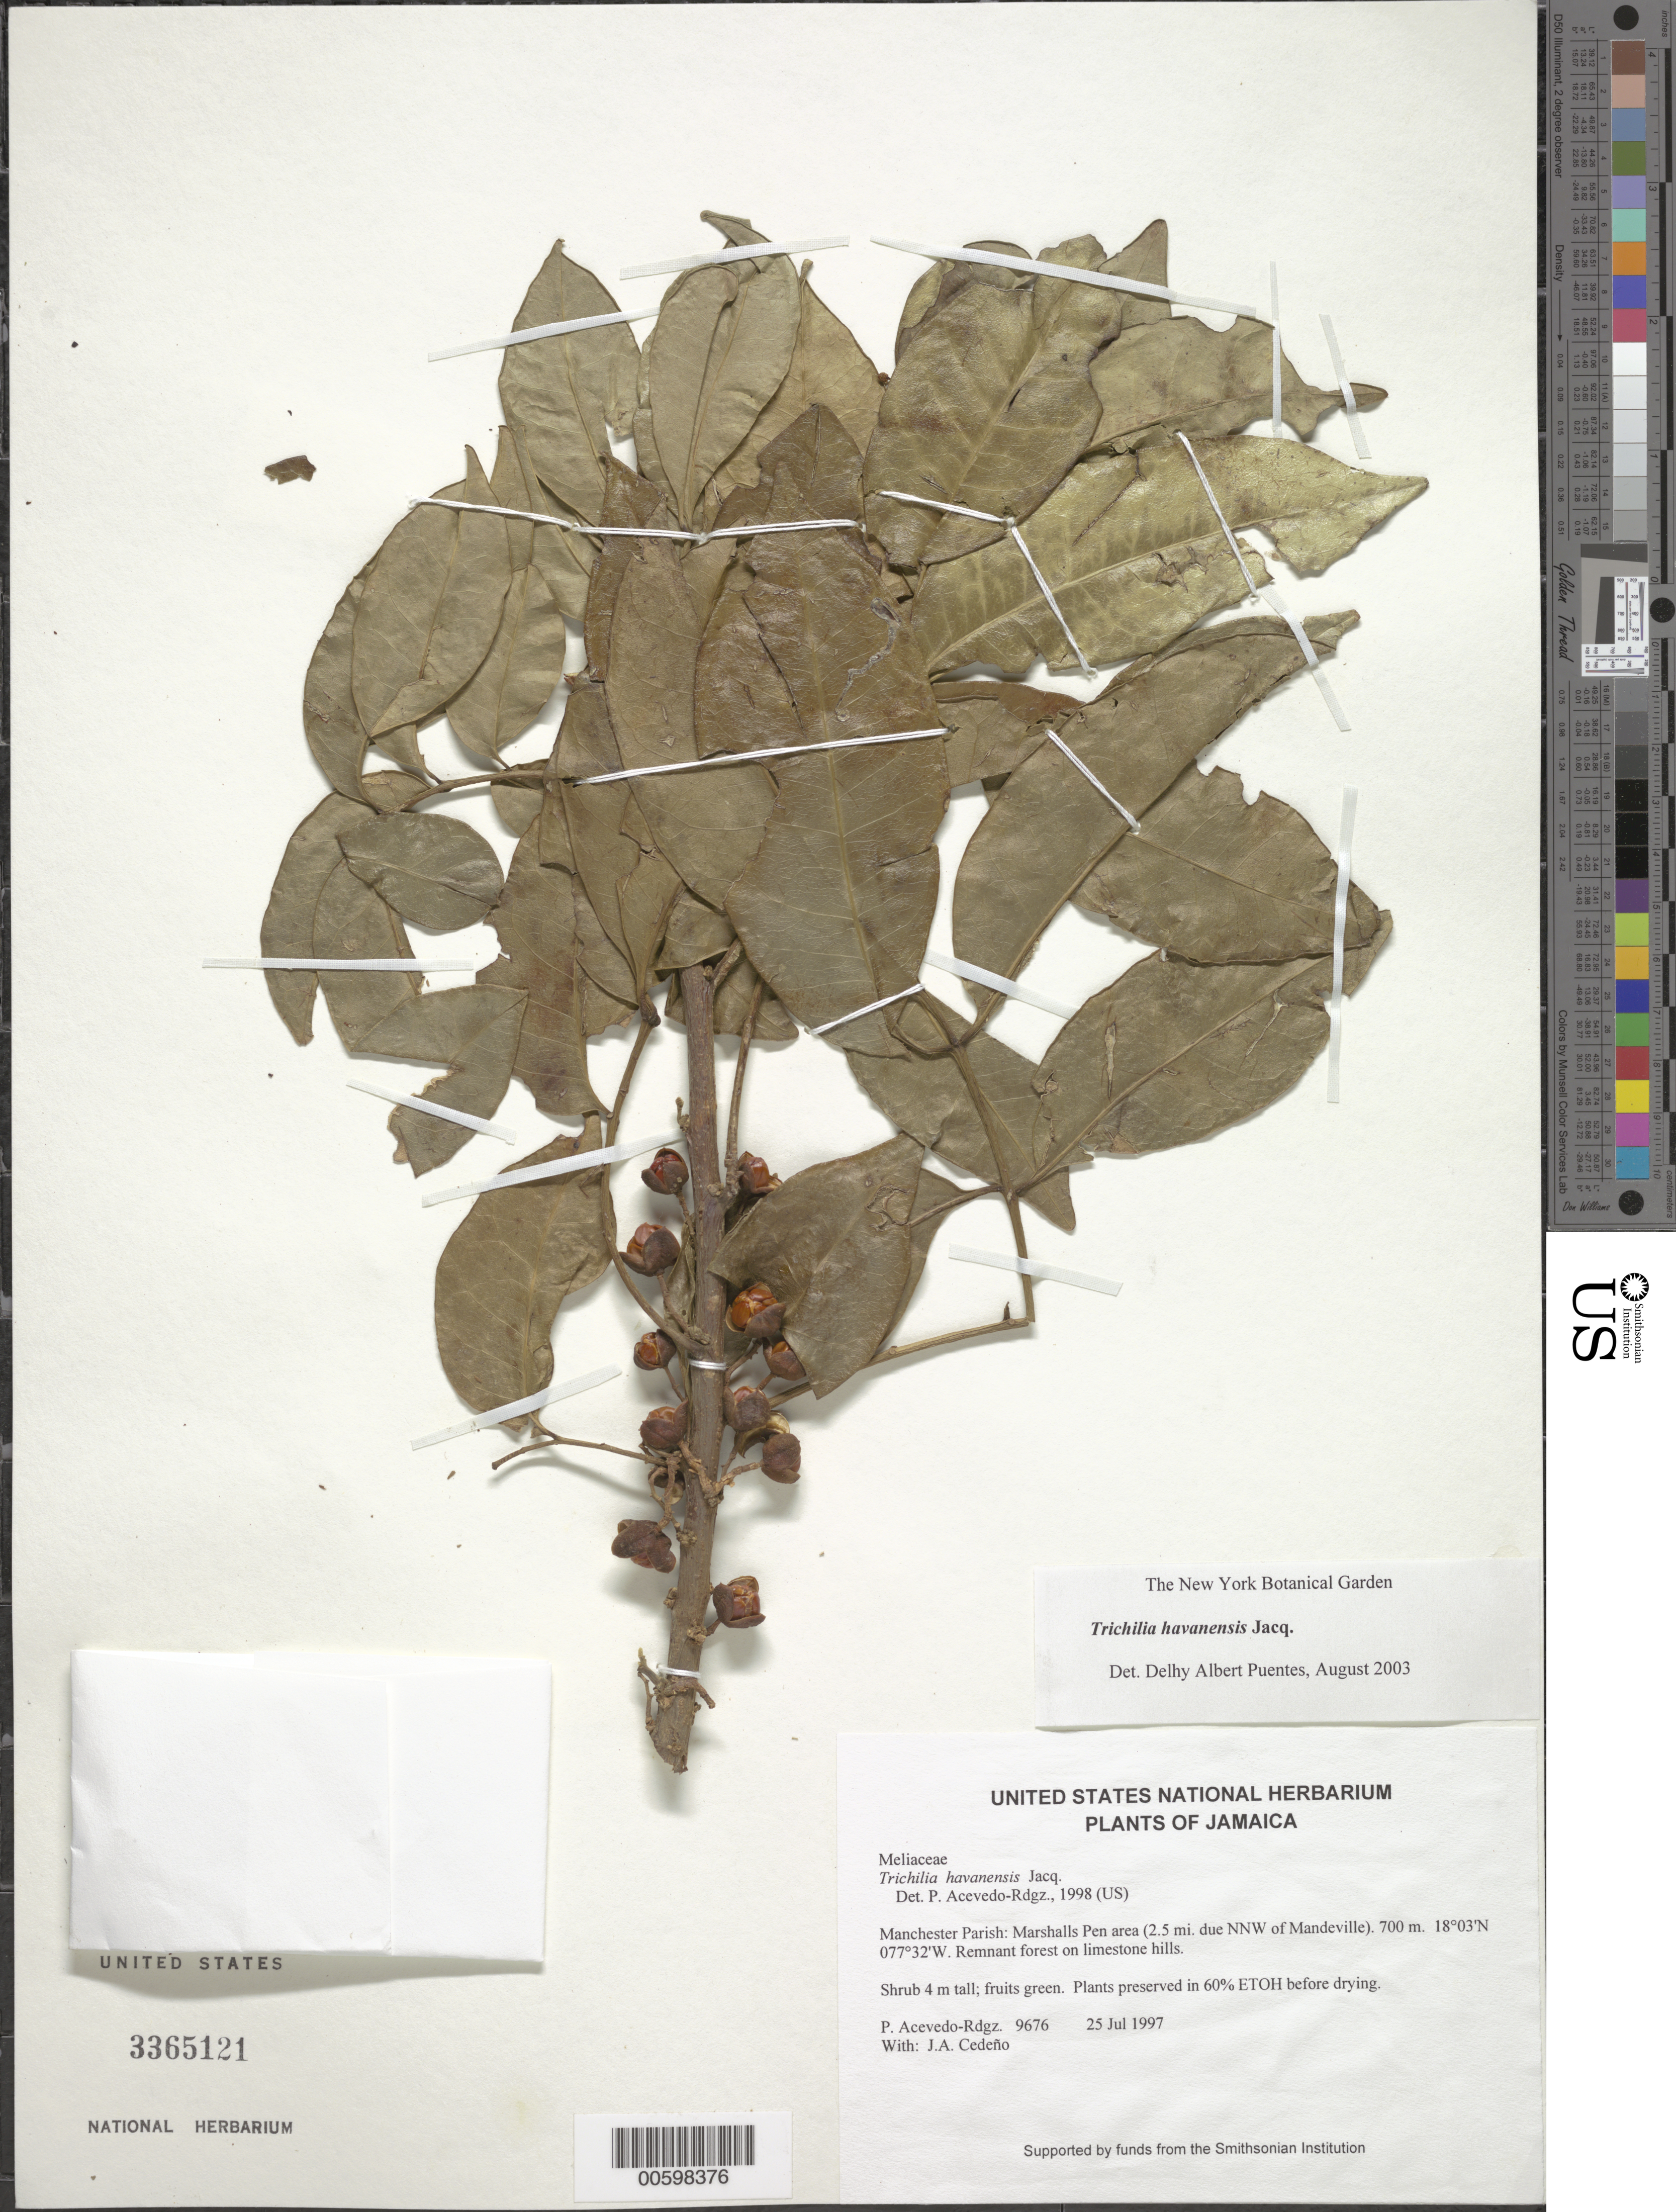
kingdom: Plantae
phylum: Tracheophyta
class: Magnoliopsida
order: Sapindales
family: Meliaceae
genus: Trichilia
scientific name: Trichilia havanensis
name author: Jacq.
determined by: Acevedo-Rodríguez, P., (BOT), Smithsonian Institution - National Museum of Natural History (UNITED STATES)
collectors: P. Acevedo-Rodr. & J. A. Cedeño M.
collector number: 9676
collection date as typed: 25 Jul 1997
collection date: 1997-07-25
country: Jamaica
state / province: Manchester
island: Jamaica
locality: Manchester Parish: Marshalls Pen area (2.5 mi. due NNW of Mandeville).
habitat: Remnant forest on limestone hills.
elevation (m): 700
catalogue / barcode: US 3365121